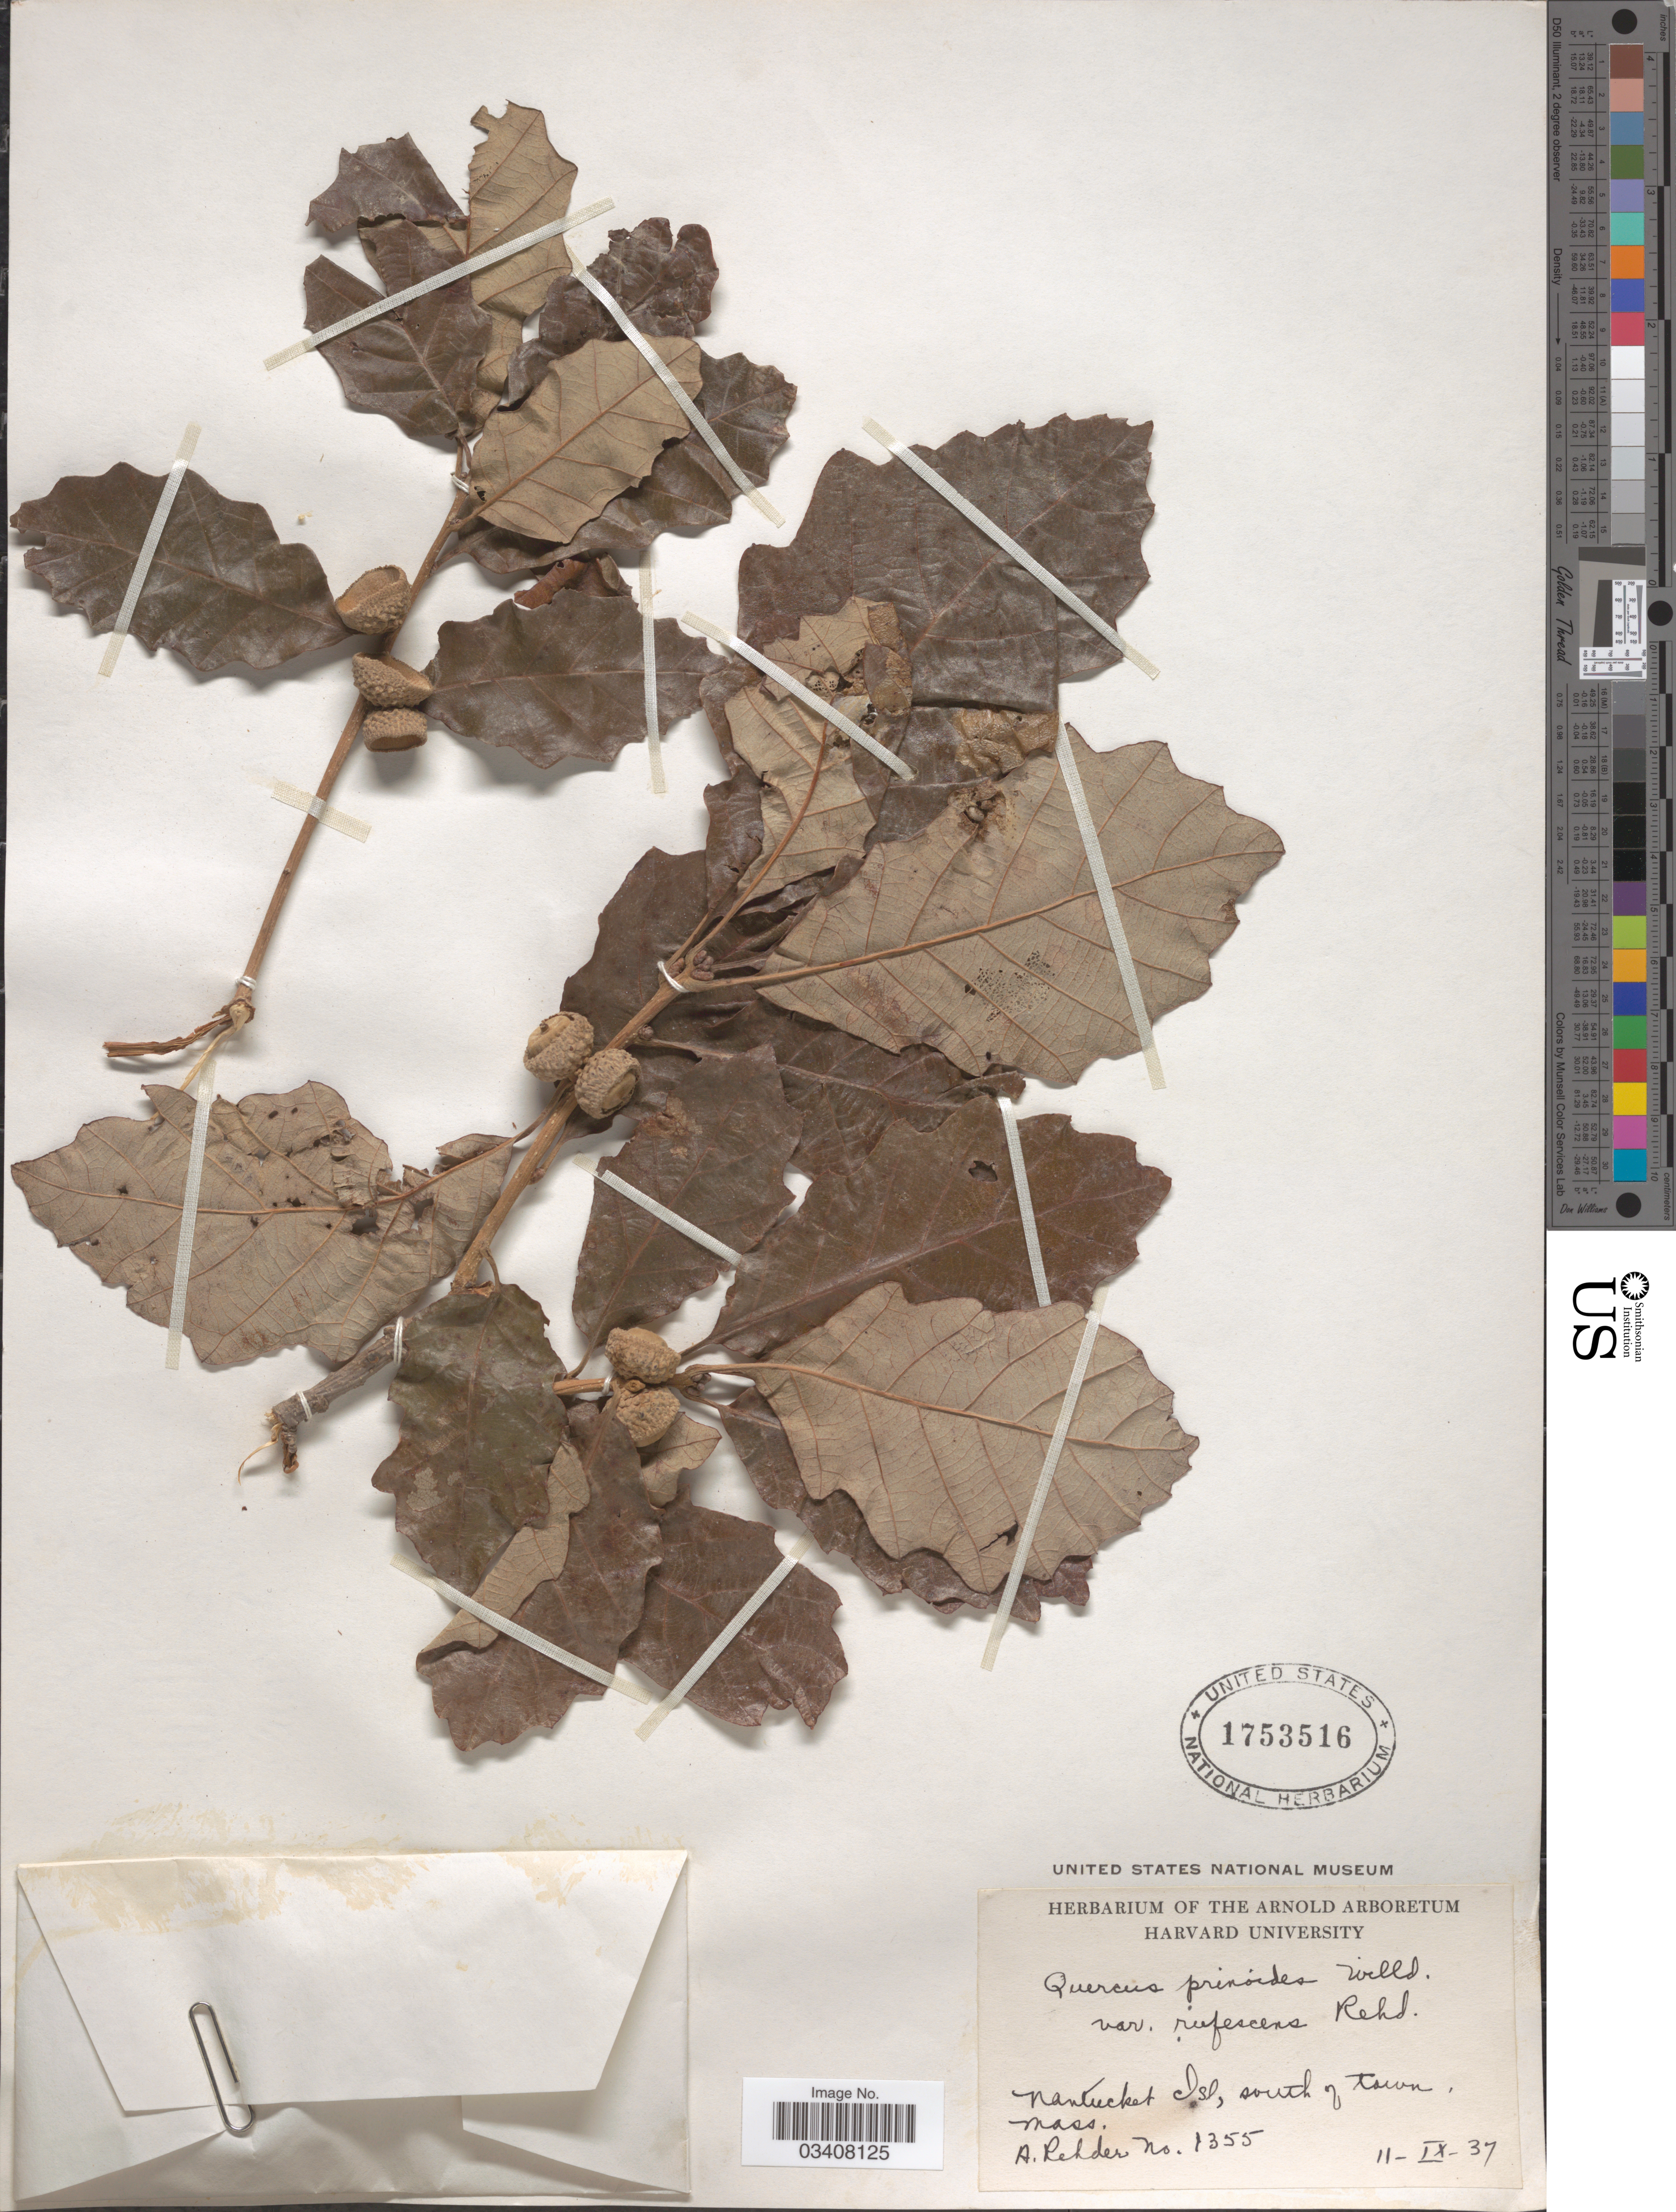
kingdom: Plantae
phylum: Tracheophyta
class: Magnoliopsida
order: Fagales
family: Fagaceae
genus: Quercus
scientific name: Quercus prinoides var. rufescens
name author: Rehder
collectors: A. Rehder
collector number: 1355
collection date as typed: Transcribed d/m/y: 11/9/37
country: United States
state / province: Massachusetts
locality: Nantucket Isl, south of town.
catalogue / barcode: US 1753516